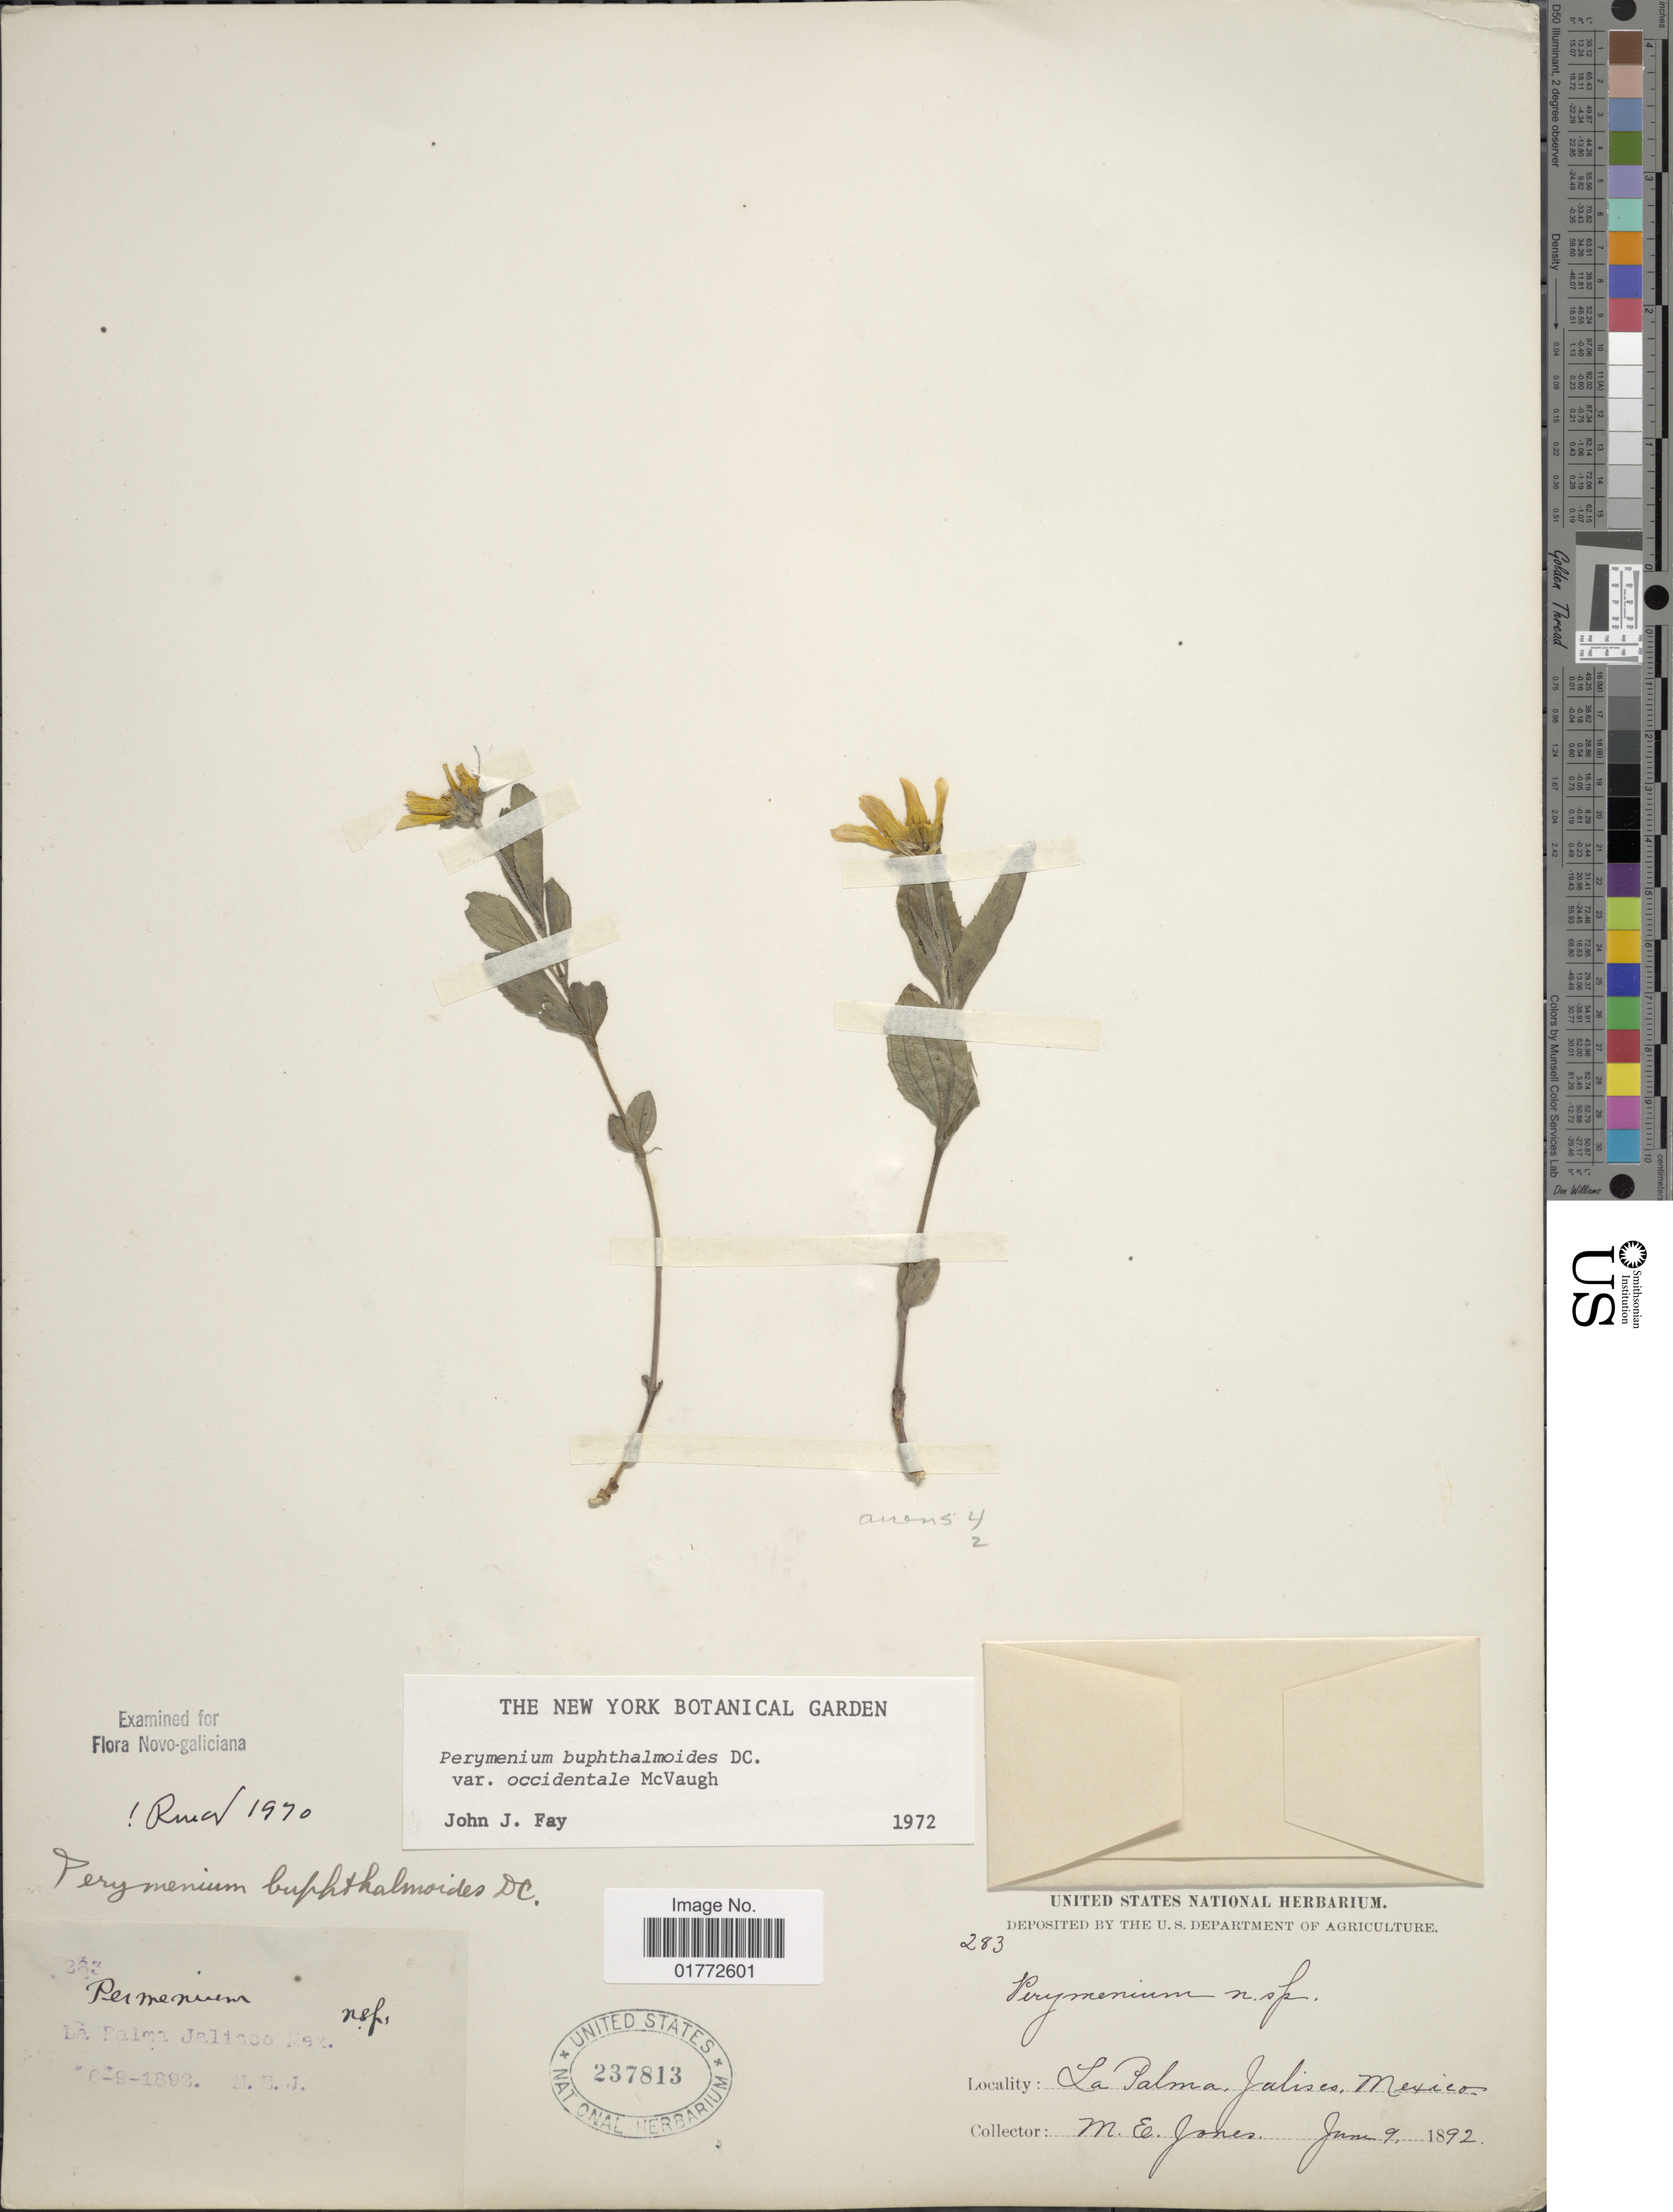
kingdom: Plantae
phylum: Tracheophyta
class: Magnoliopsida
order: Asterales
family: Asteraceae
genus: Perymenium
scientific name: Perymenium buphthalmoides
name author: DC.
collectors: M. E. Jones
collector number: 283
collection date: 1892-06-09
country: Mexico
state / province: Jalisco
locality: La Palma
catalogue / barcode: US 237813